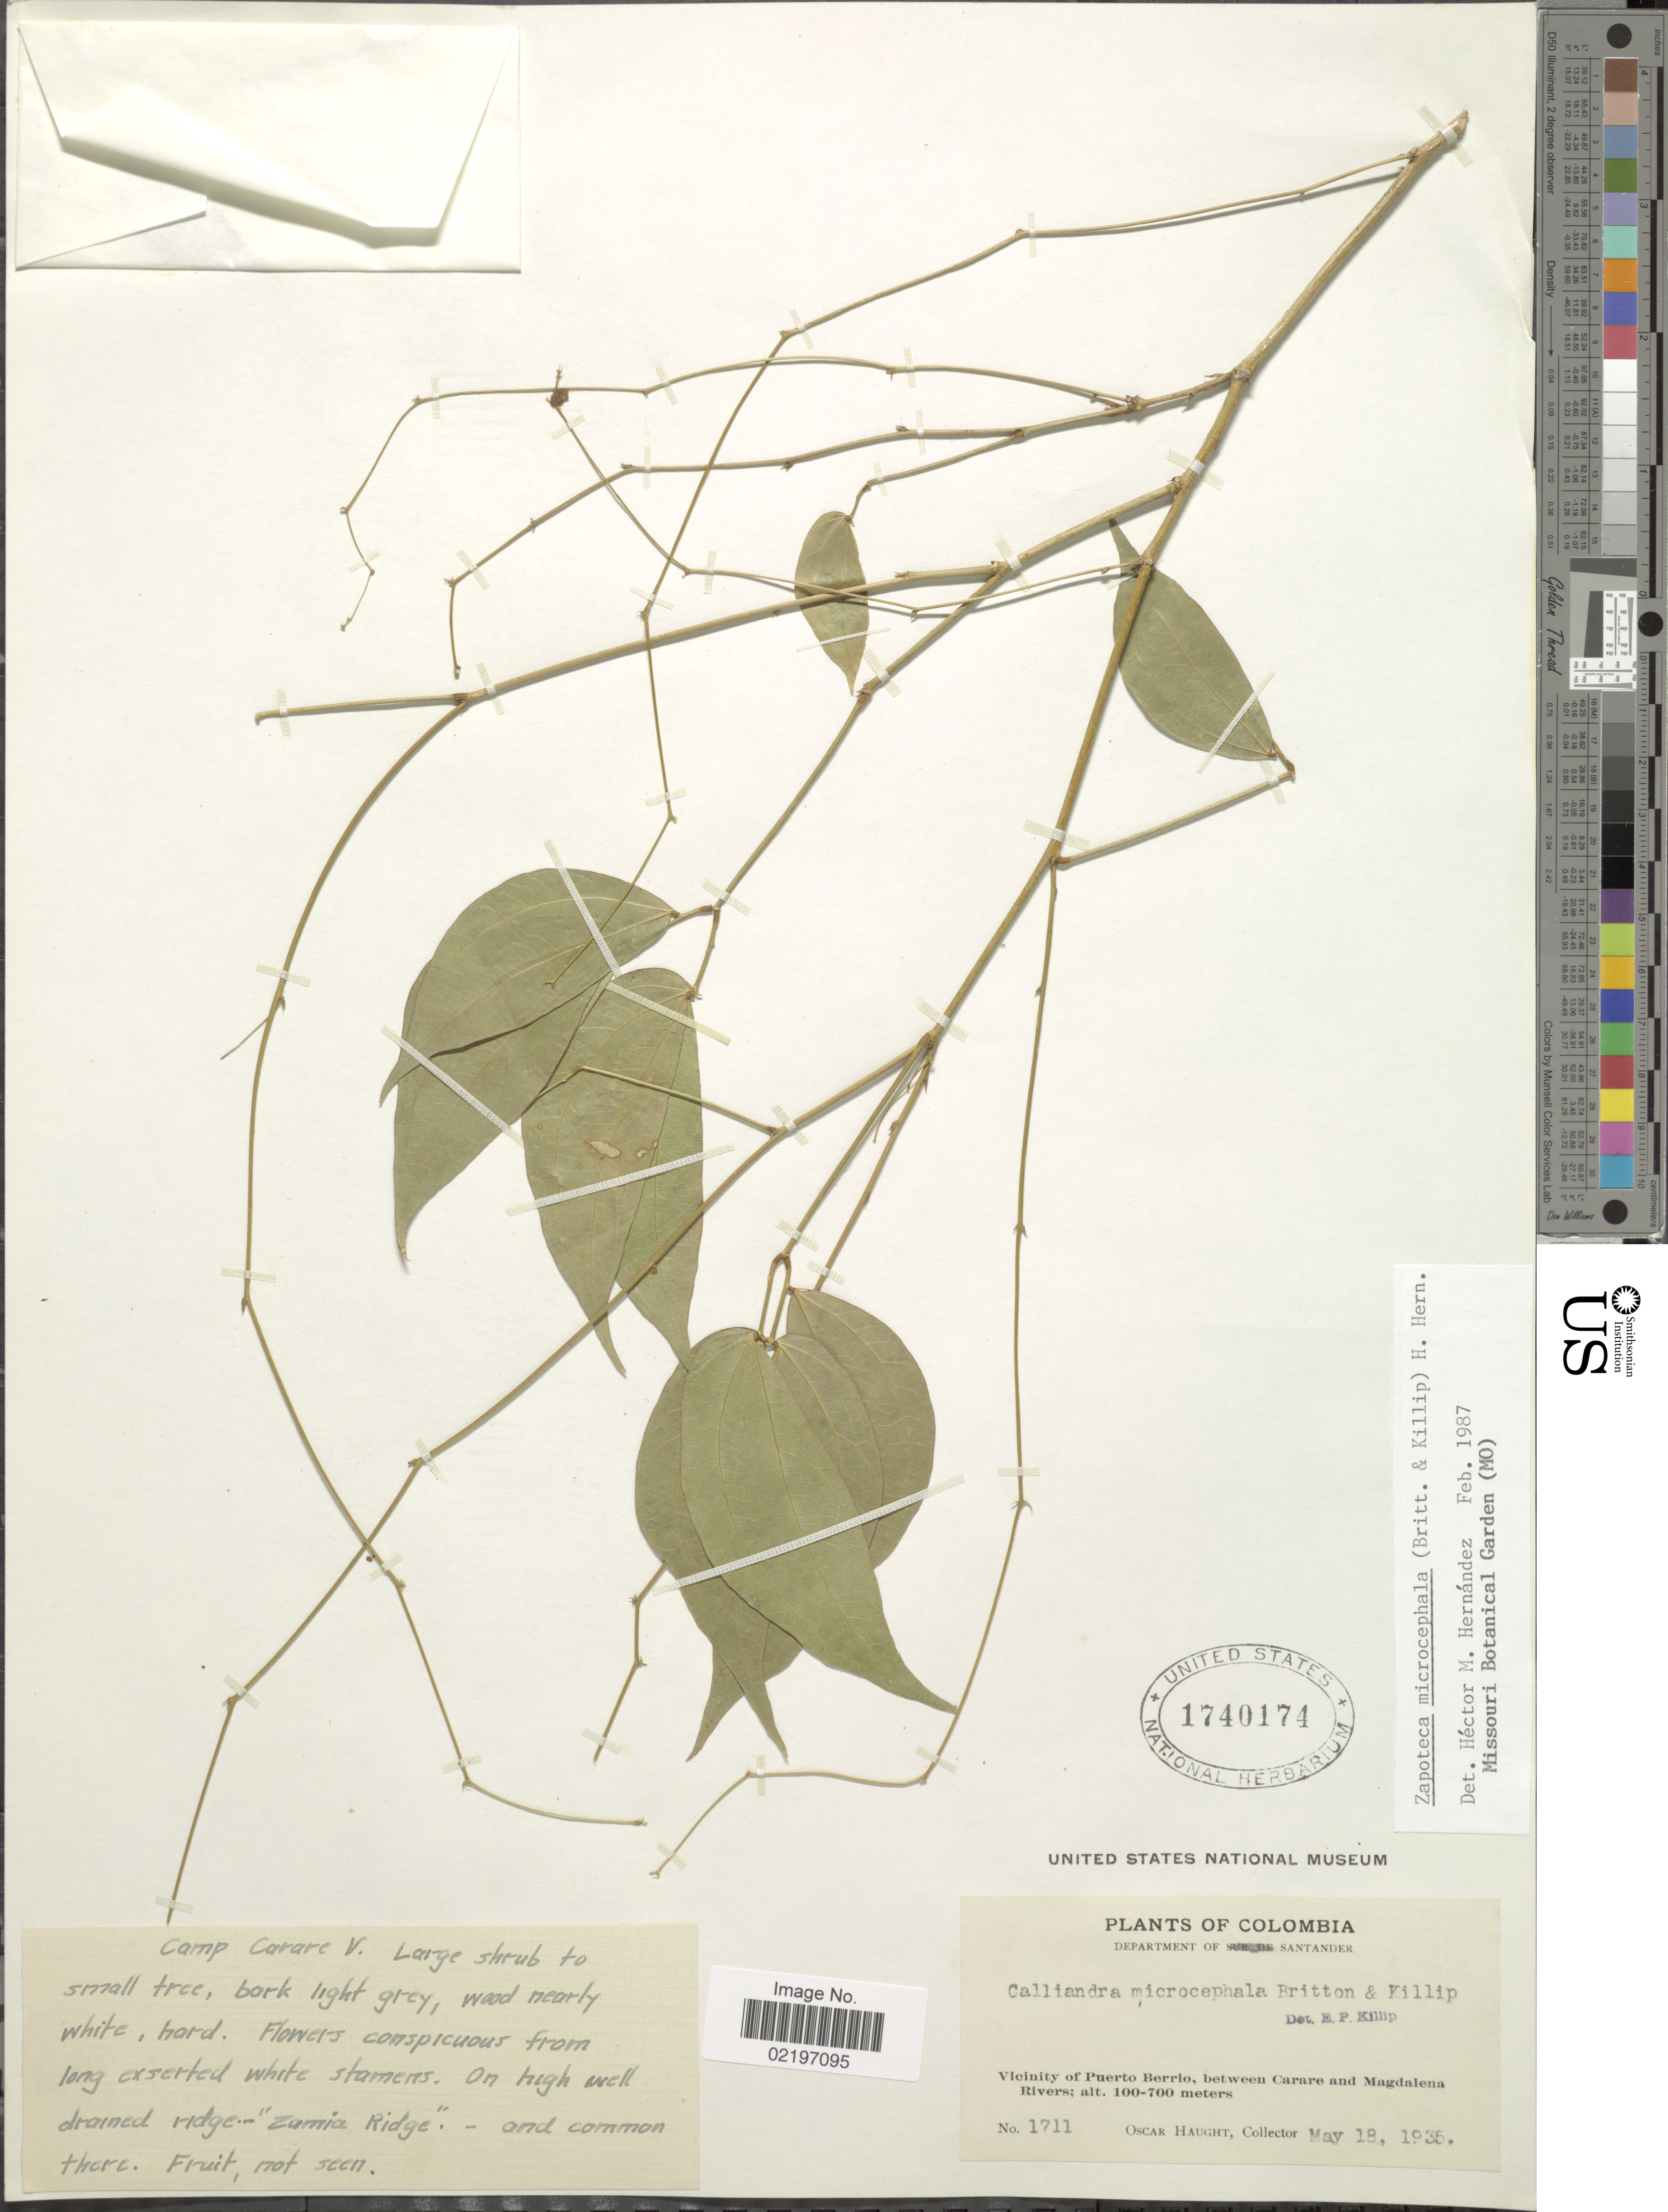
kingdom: Plantae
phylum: Tracheophyta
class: Magnoliopsida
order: Fabales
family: Fabaceae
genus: Zapoteca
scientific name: Zapoteca microcephala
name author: (Britton & Killip) H.M. Hern.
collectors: O. L. Haught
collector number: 1711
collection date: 1935-05-18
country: Colombia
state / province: Santander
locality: Vicinity of Puerto Berrio, between Carare and Magdalena Rivers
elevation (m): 100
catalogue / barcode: US 1740174